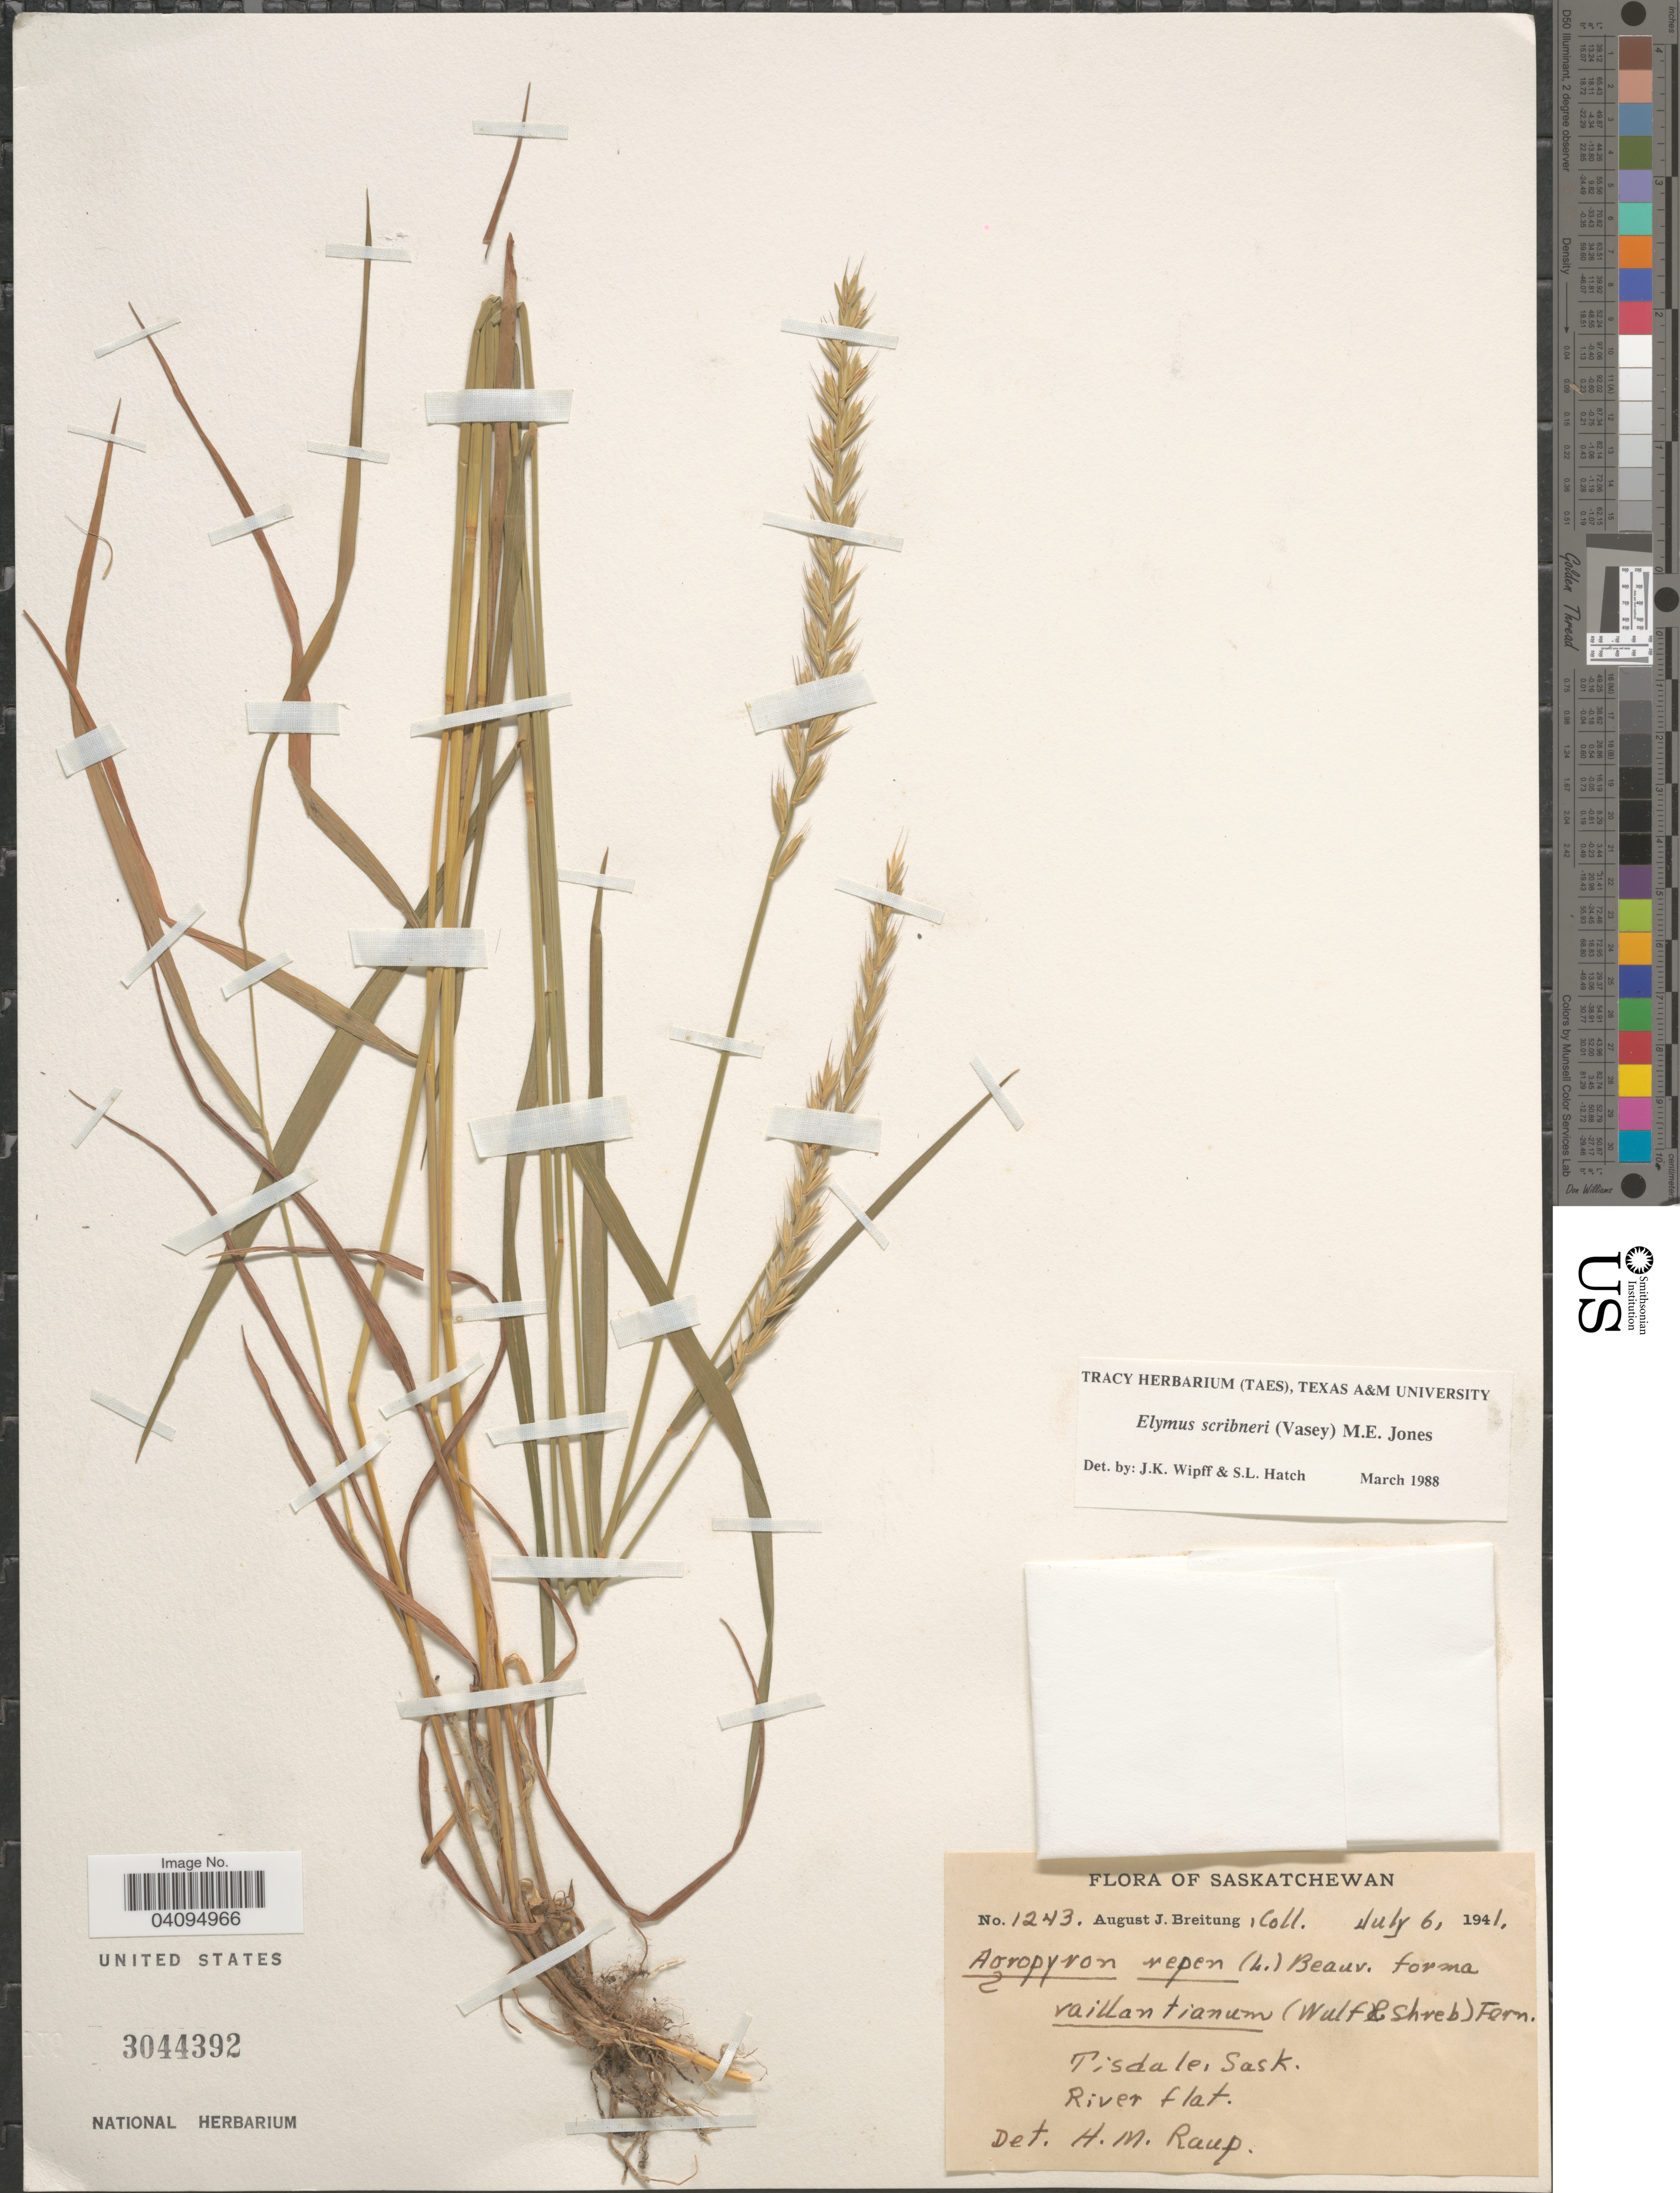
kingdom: Plantae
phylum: Tracheophyta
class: Liliopsida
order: Poales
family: Poaceae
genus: Elymus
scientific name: Elymus scribneri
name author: (Vasey) M.E. Jones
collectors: A. Breitung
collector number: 1243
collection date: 1941-07-06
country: Canada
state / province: Saskatchewan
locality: Tisdale.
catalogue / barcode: US 3044392